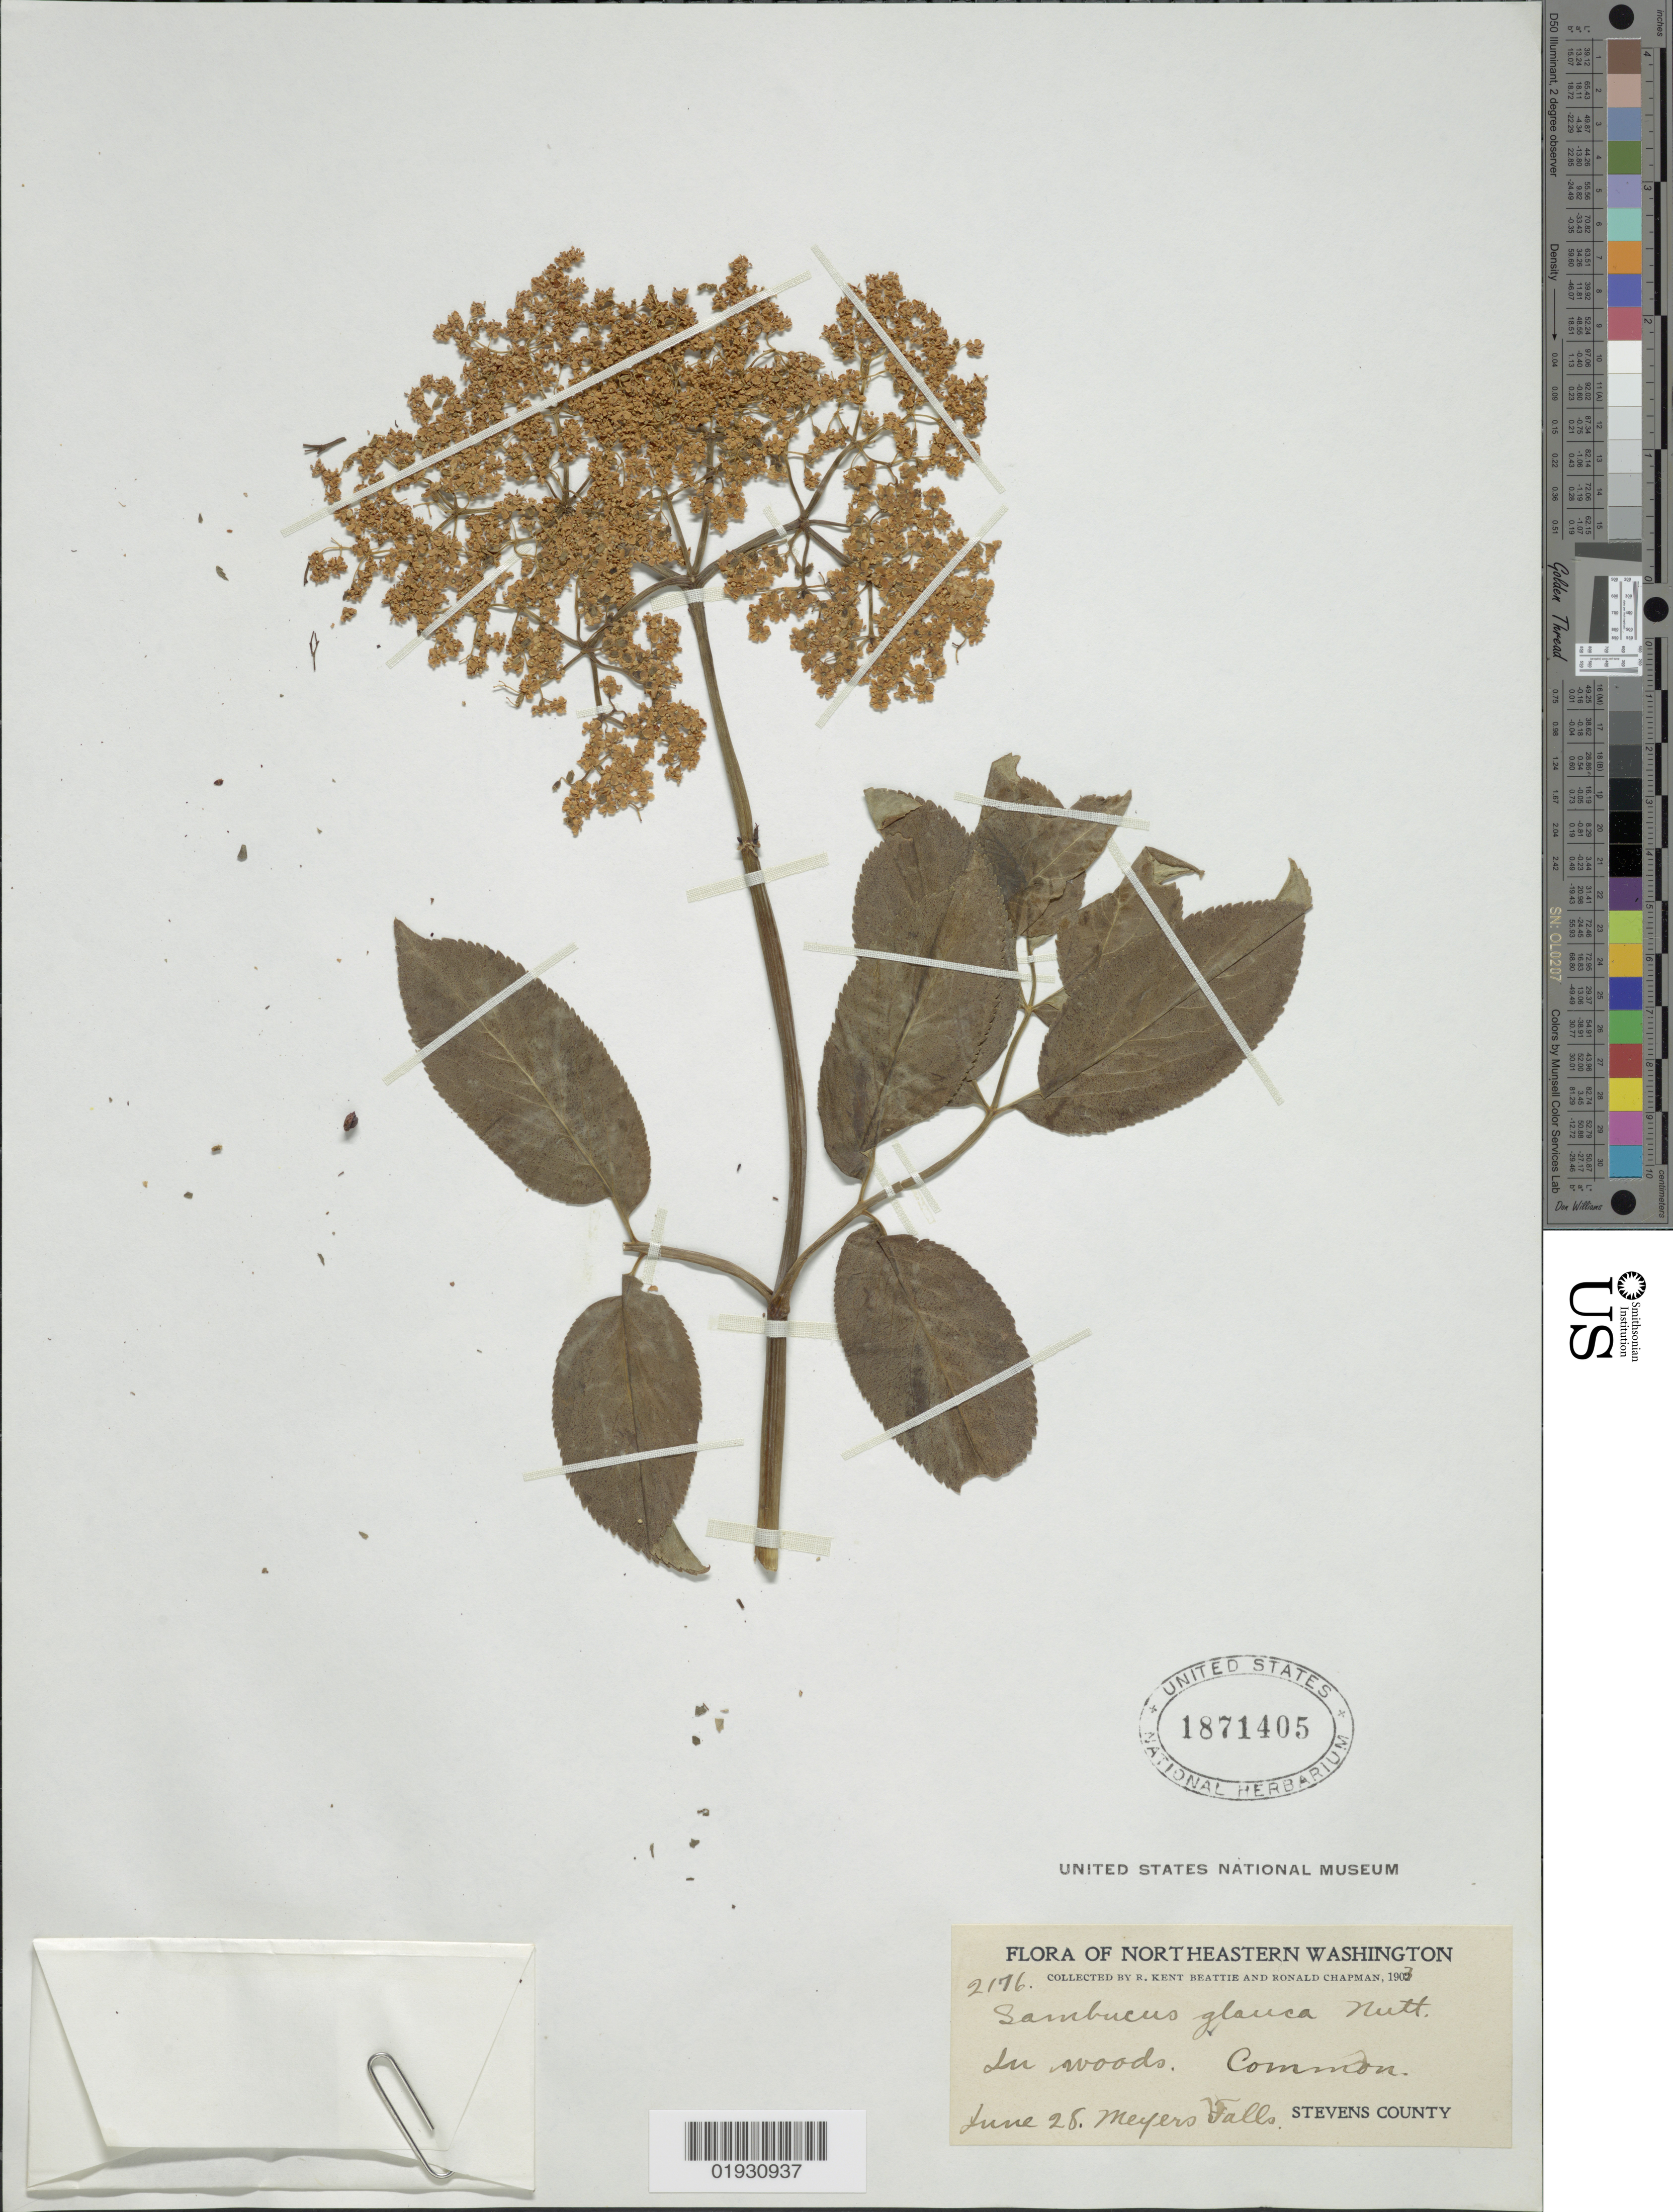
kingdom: Plantae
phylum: Tracheophyta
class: Magnoliopsida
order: Dipsacales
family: Viburnaceae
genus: Sambucus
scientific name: Sambucus glauca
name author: Nutt.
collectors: R. K. Beattie & R. Chapman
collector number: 2176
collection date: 1903-06-28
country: United States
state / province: Washington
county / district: Stevens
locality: Northeastern Washington. Meyers Falls. Stevens County.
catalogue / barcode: US 1871405